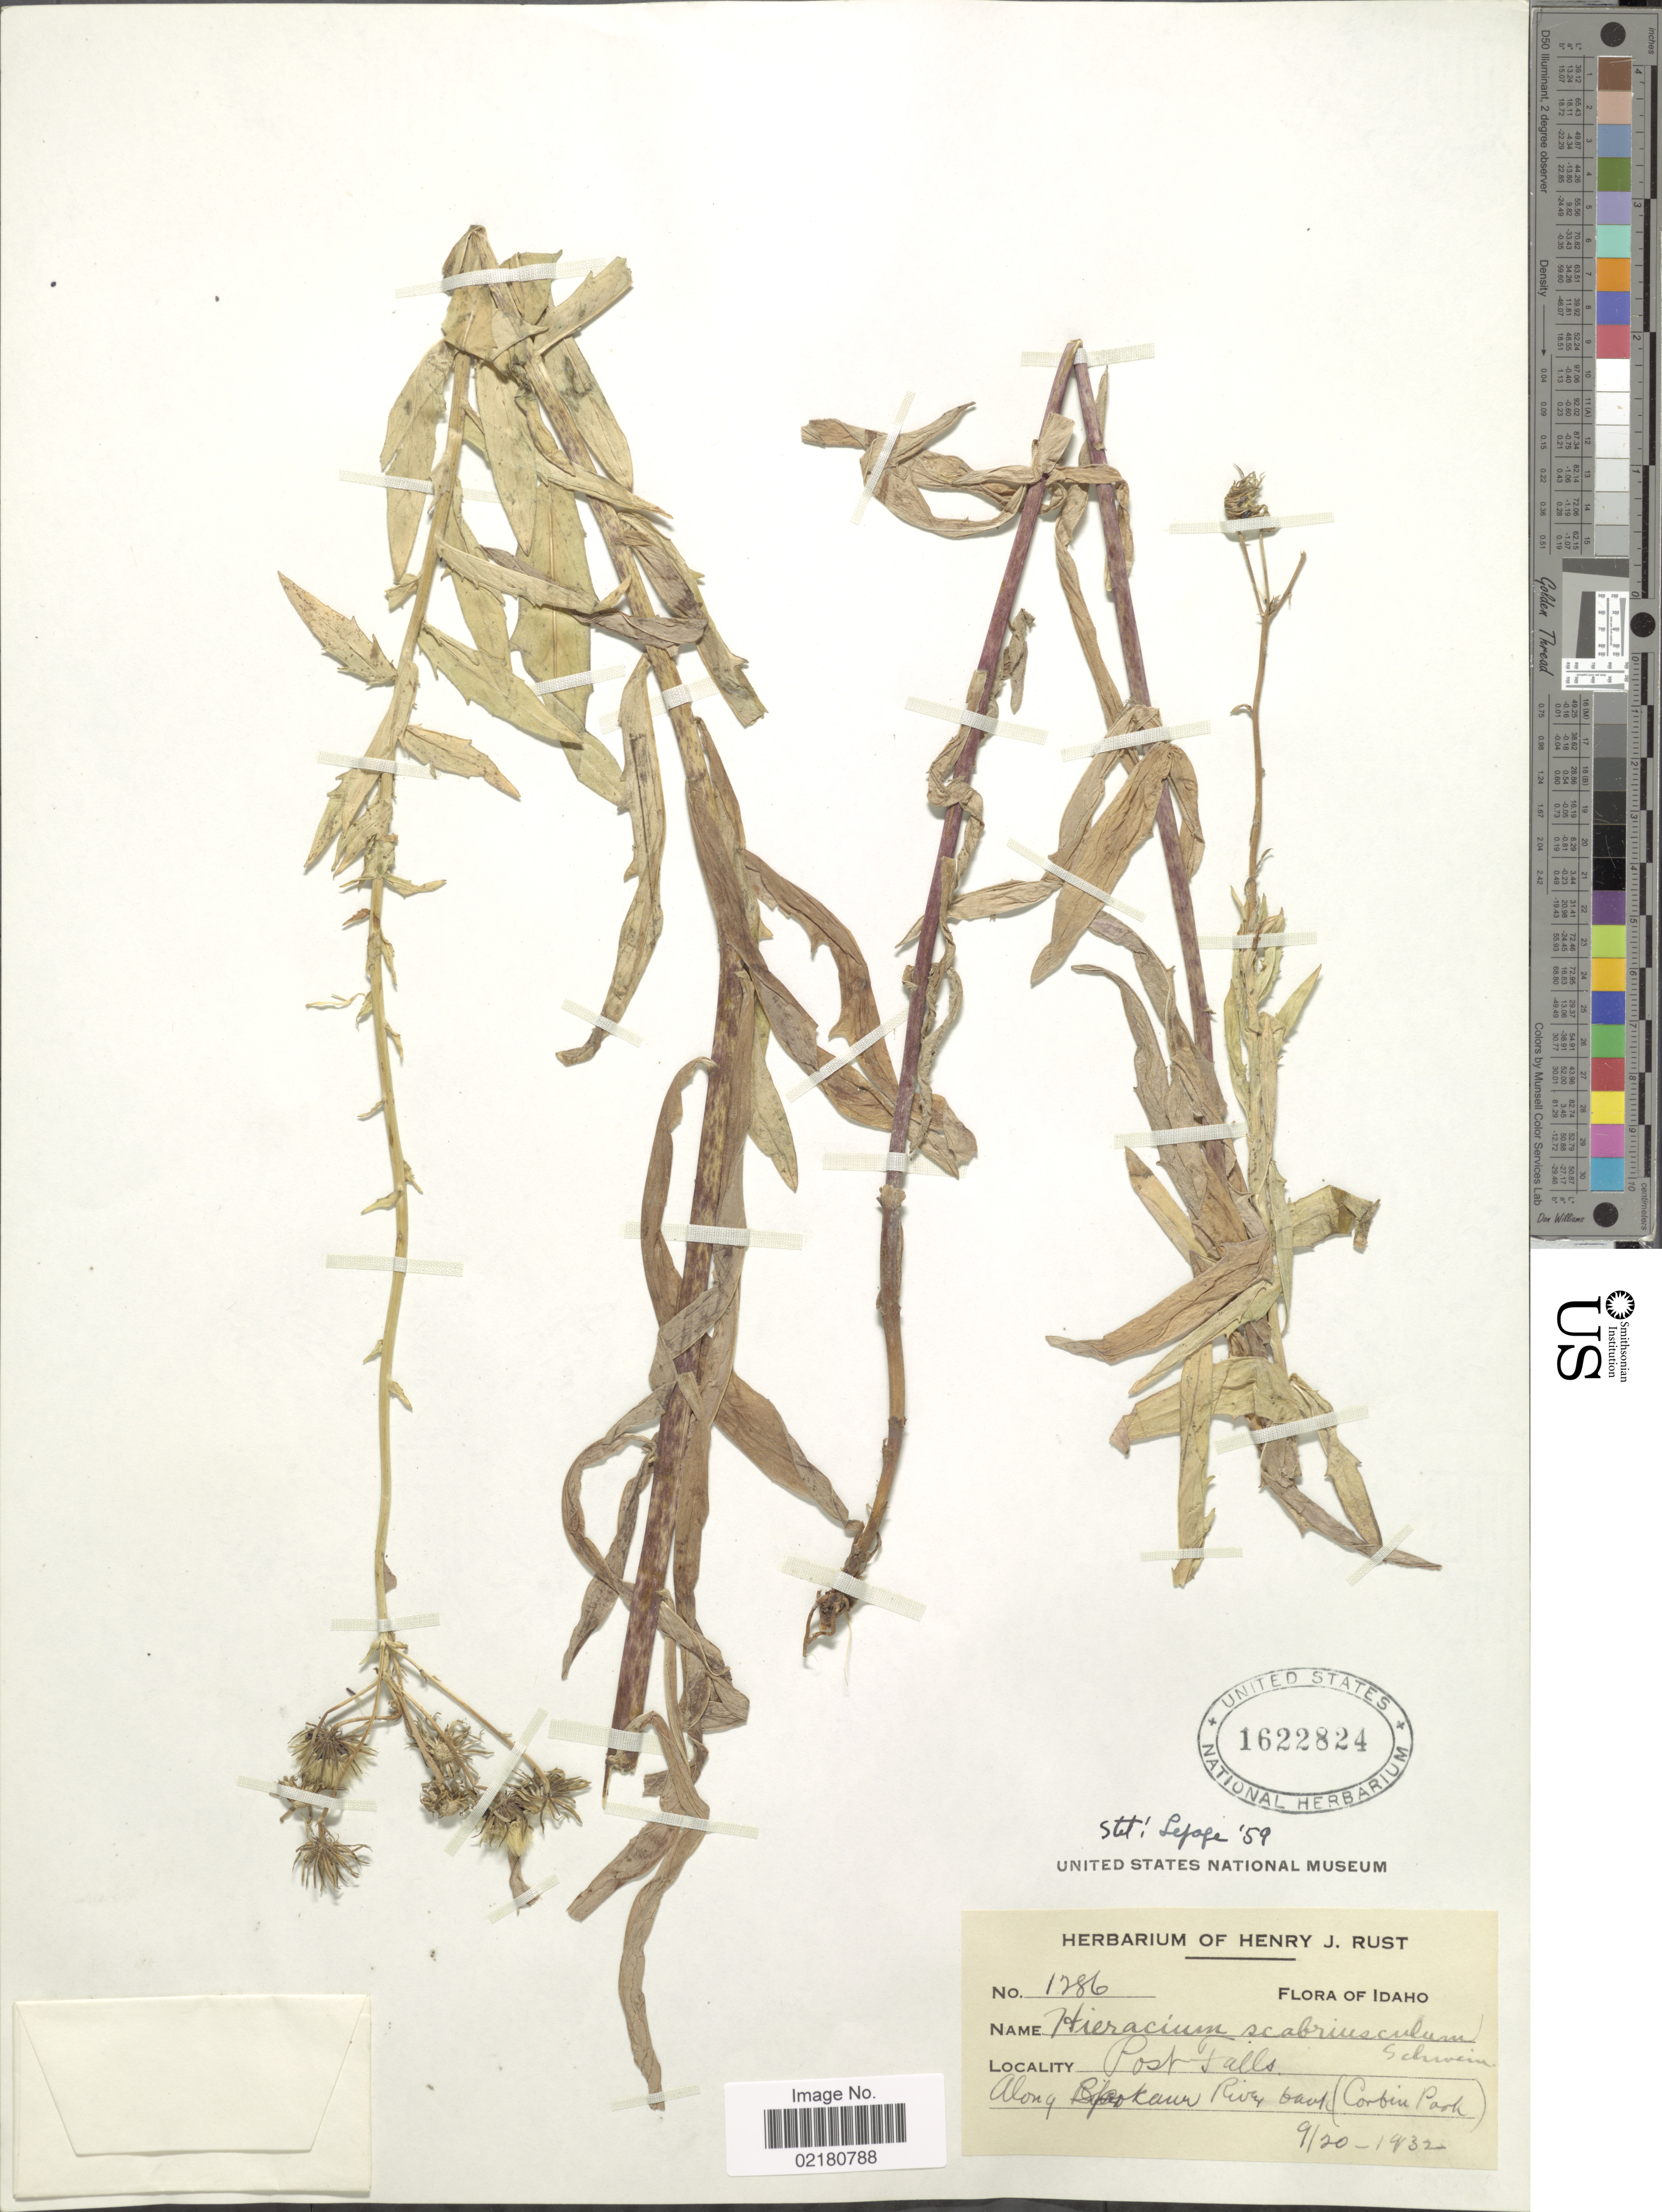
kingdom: Plantae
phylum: Tracheophyta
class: Magnoliopsida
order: Asterales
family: Asteraceae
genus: Hieracium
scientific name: Hieracium umbellatum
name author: L.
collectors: ex herb. Henry J. Rust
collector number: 1286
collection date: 1932-09-20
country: United States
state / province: Idaho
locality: Post Fallis, along Spokane River bank (Corbin park)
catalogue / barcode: US 1622824